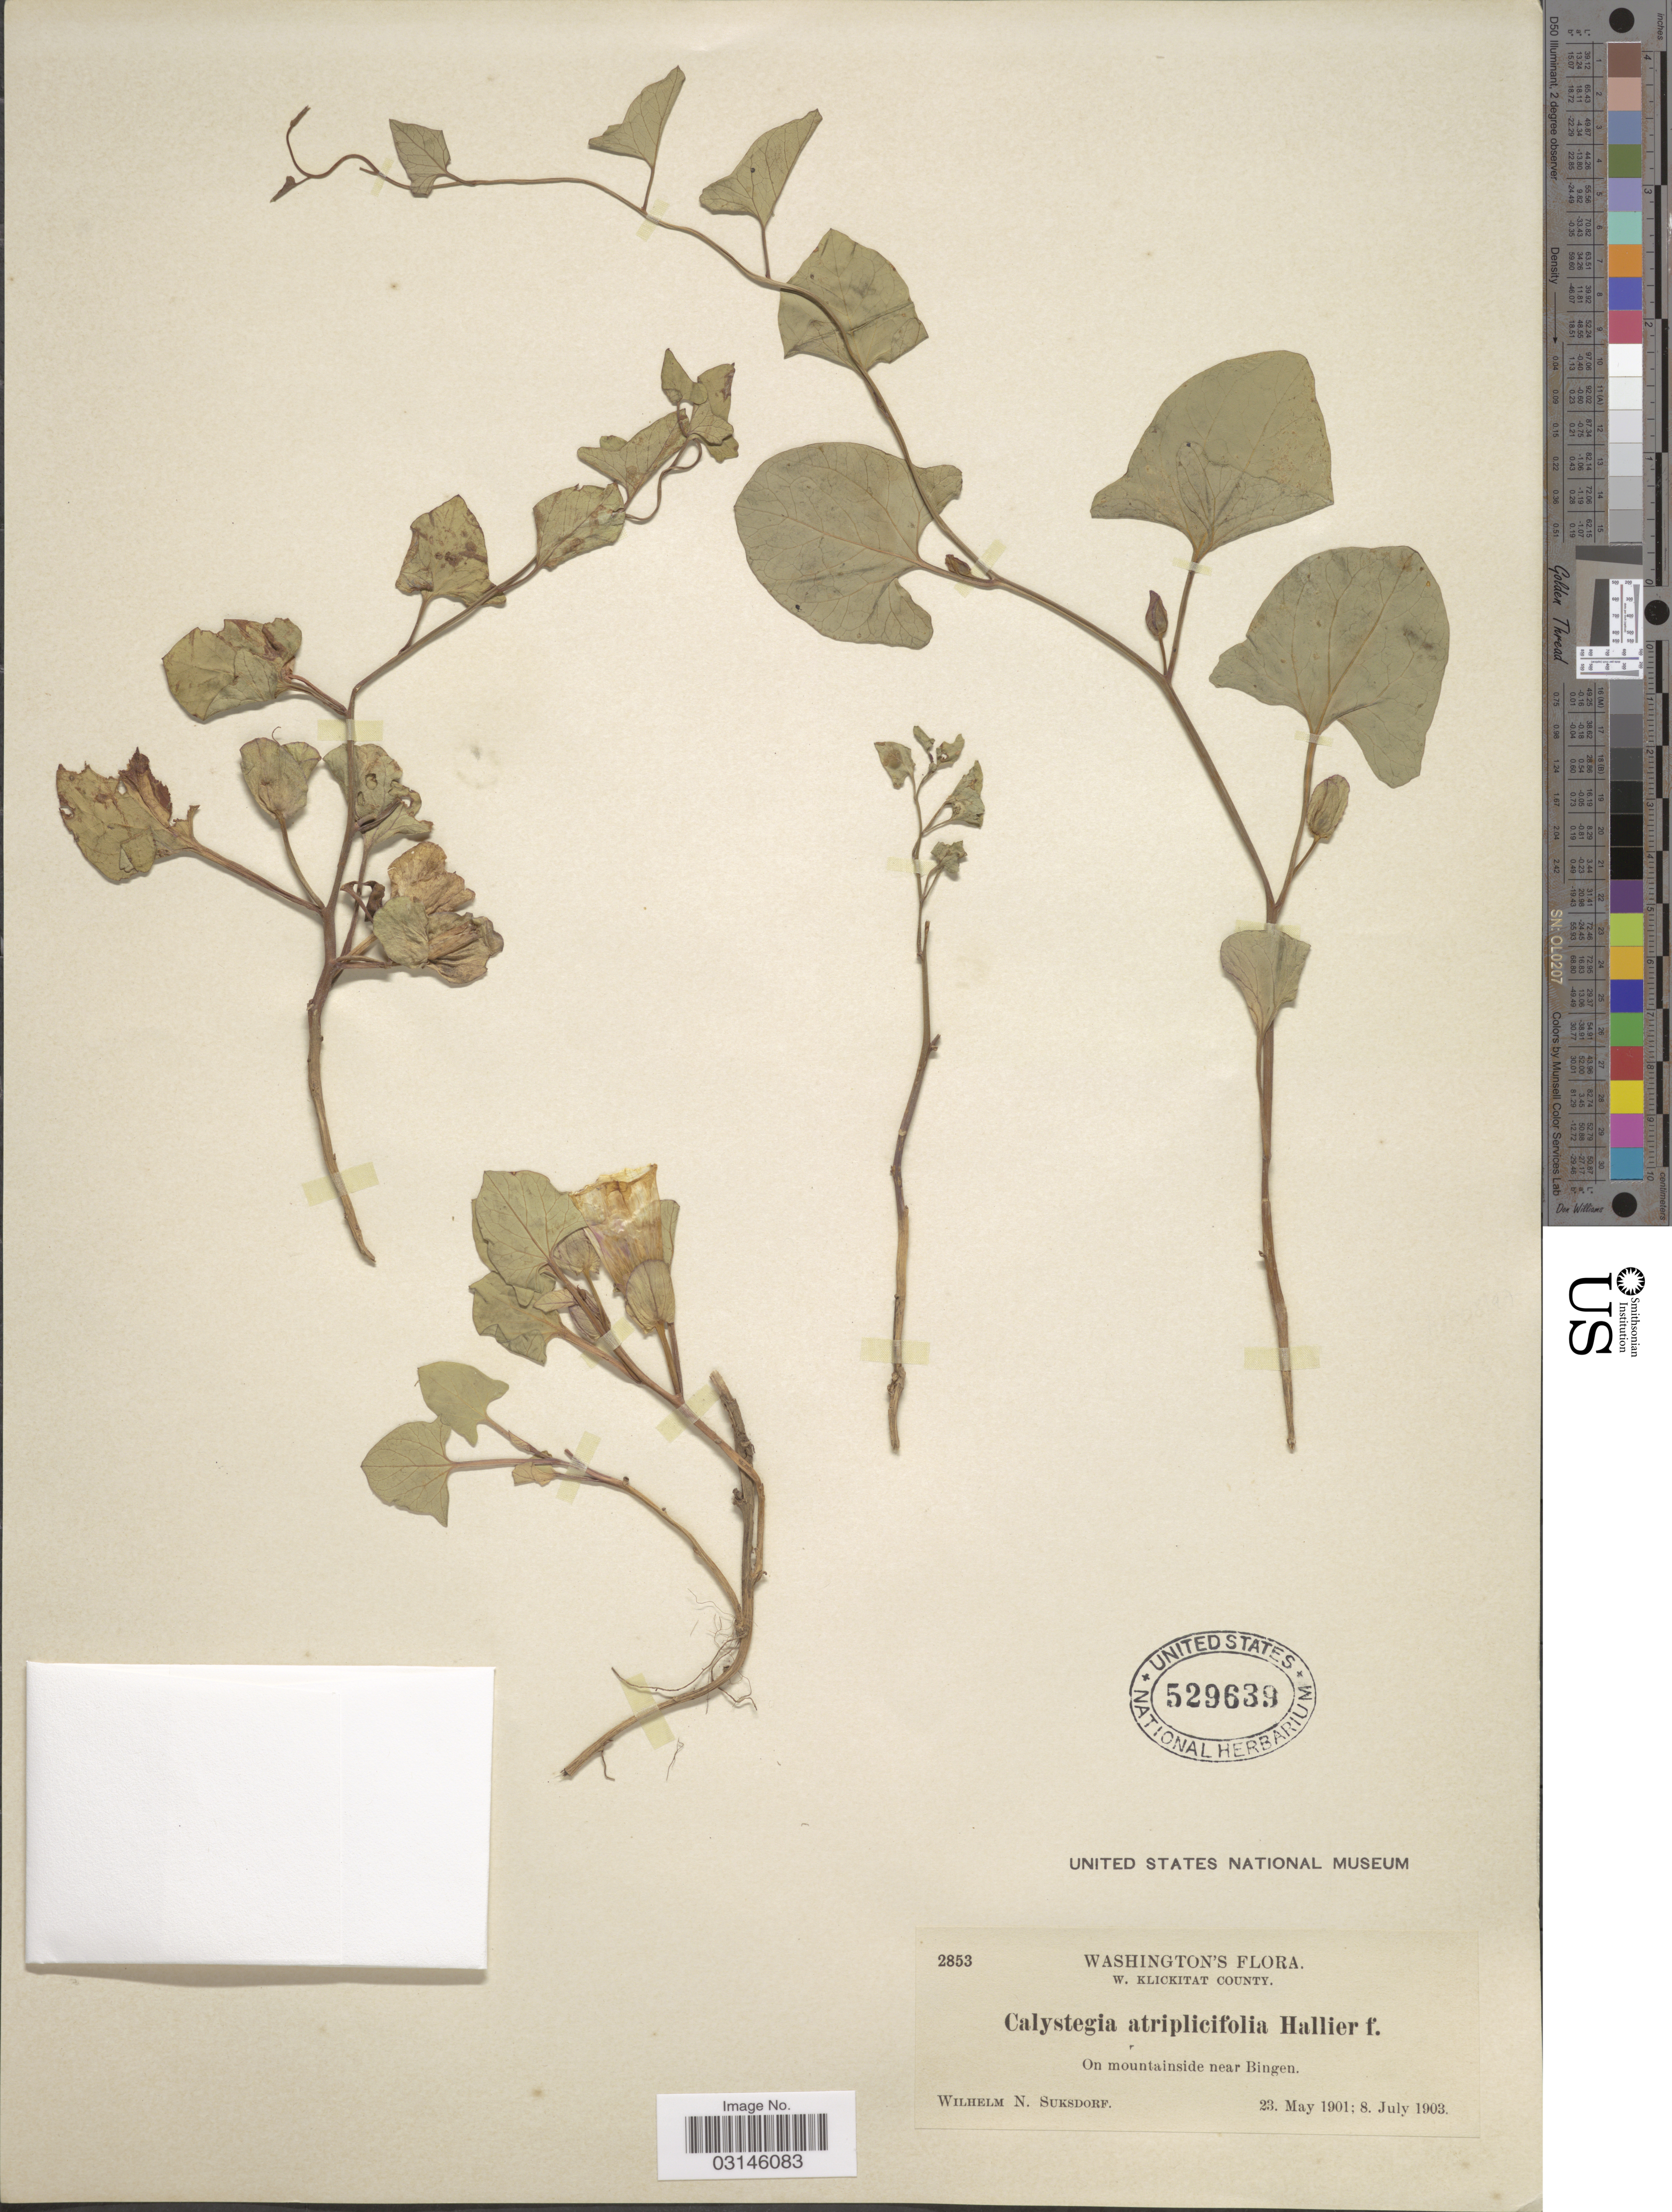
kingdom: Plantae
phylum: Tracheophyta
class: Magnoliopsida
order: Solanales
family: Convolvulaceae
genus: Calystegia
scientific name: Calystegia atriplicifolia subsp. atriplicifolia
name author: Hallier f.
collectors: W. N. Suksdorf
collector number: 2853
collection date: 1901-05-23/1903-07-08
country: United States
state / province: Washington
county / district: Klickitat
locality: W. Klickitat County. On mountainside near Bingen.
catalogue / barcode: US 529639